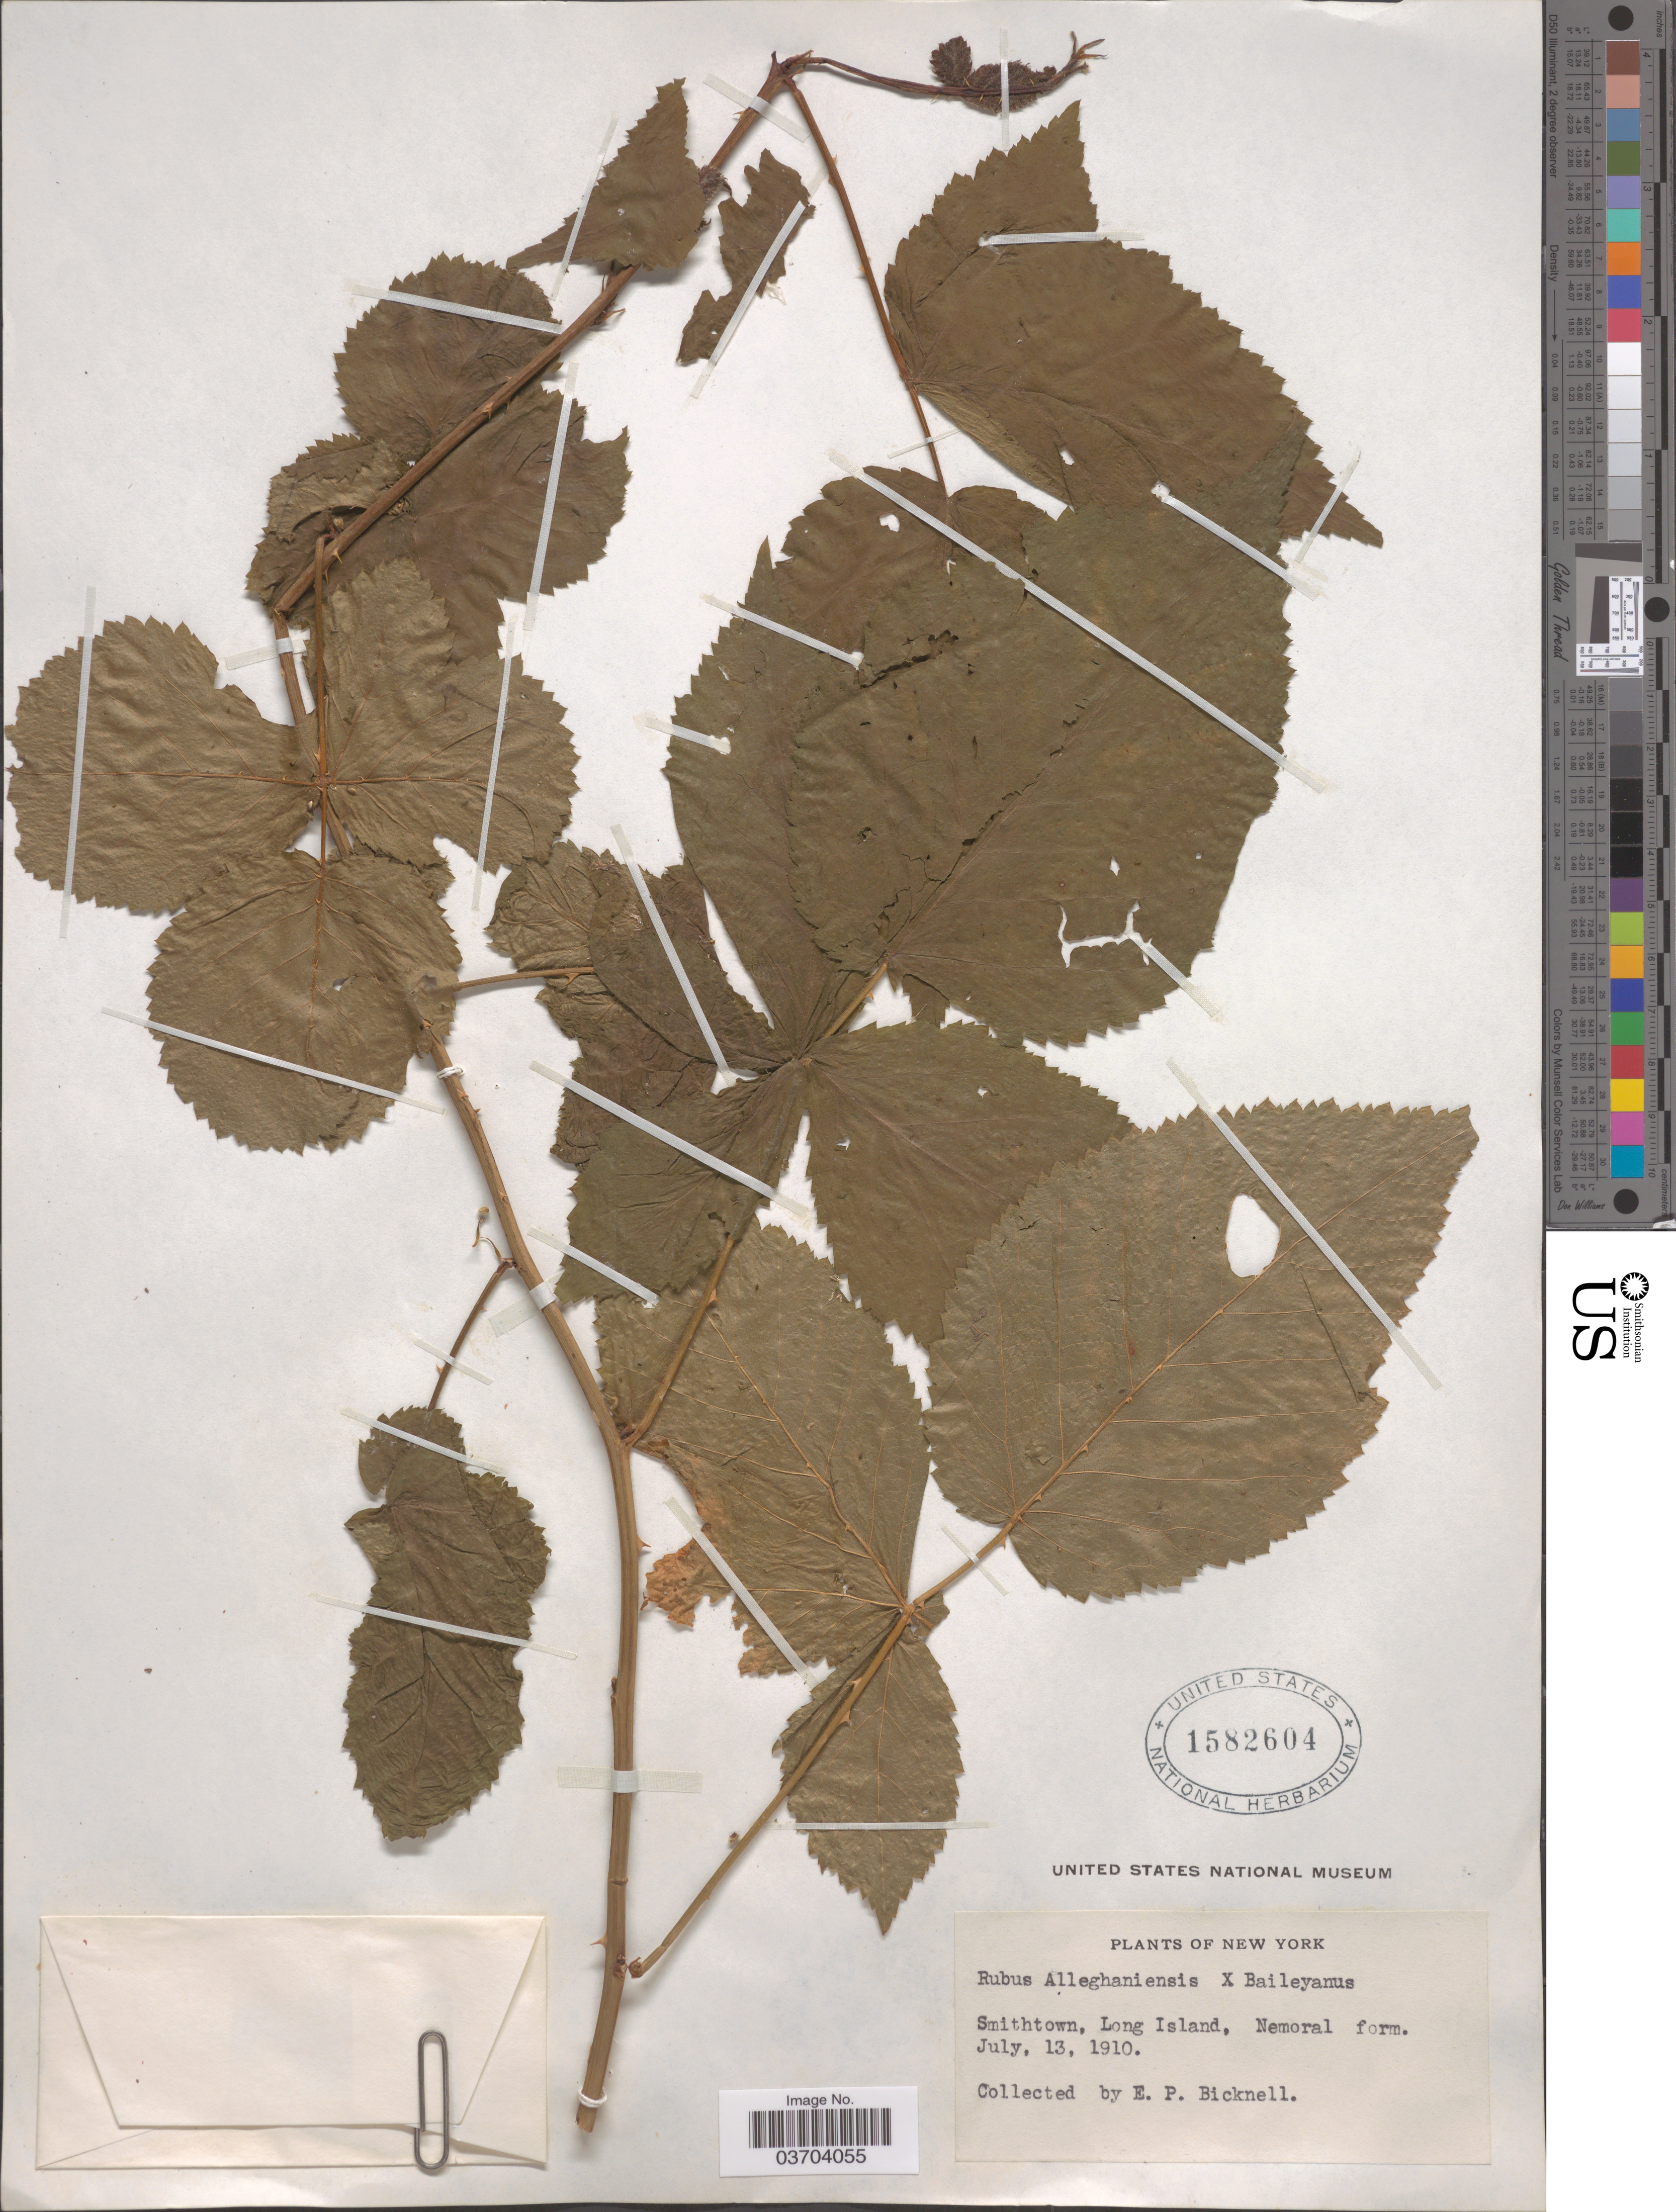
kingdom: Plantae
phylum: Tracheophyta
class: Magnoliopsida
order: Rosales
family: Rosaceae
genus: Rubus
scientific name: Rubus allegheniensis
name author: Porter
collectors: E. P. Bicknell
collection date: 1910-07-13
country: United States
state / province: New York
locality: Smithtown, Long Island, Nemoral form.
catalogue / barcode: US 1582604